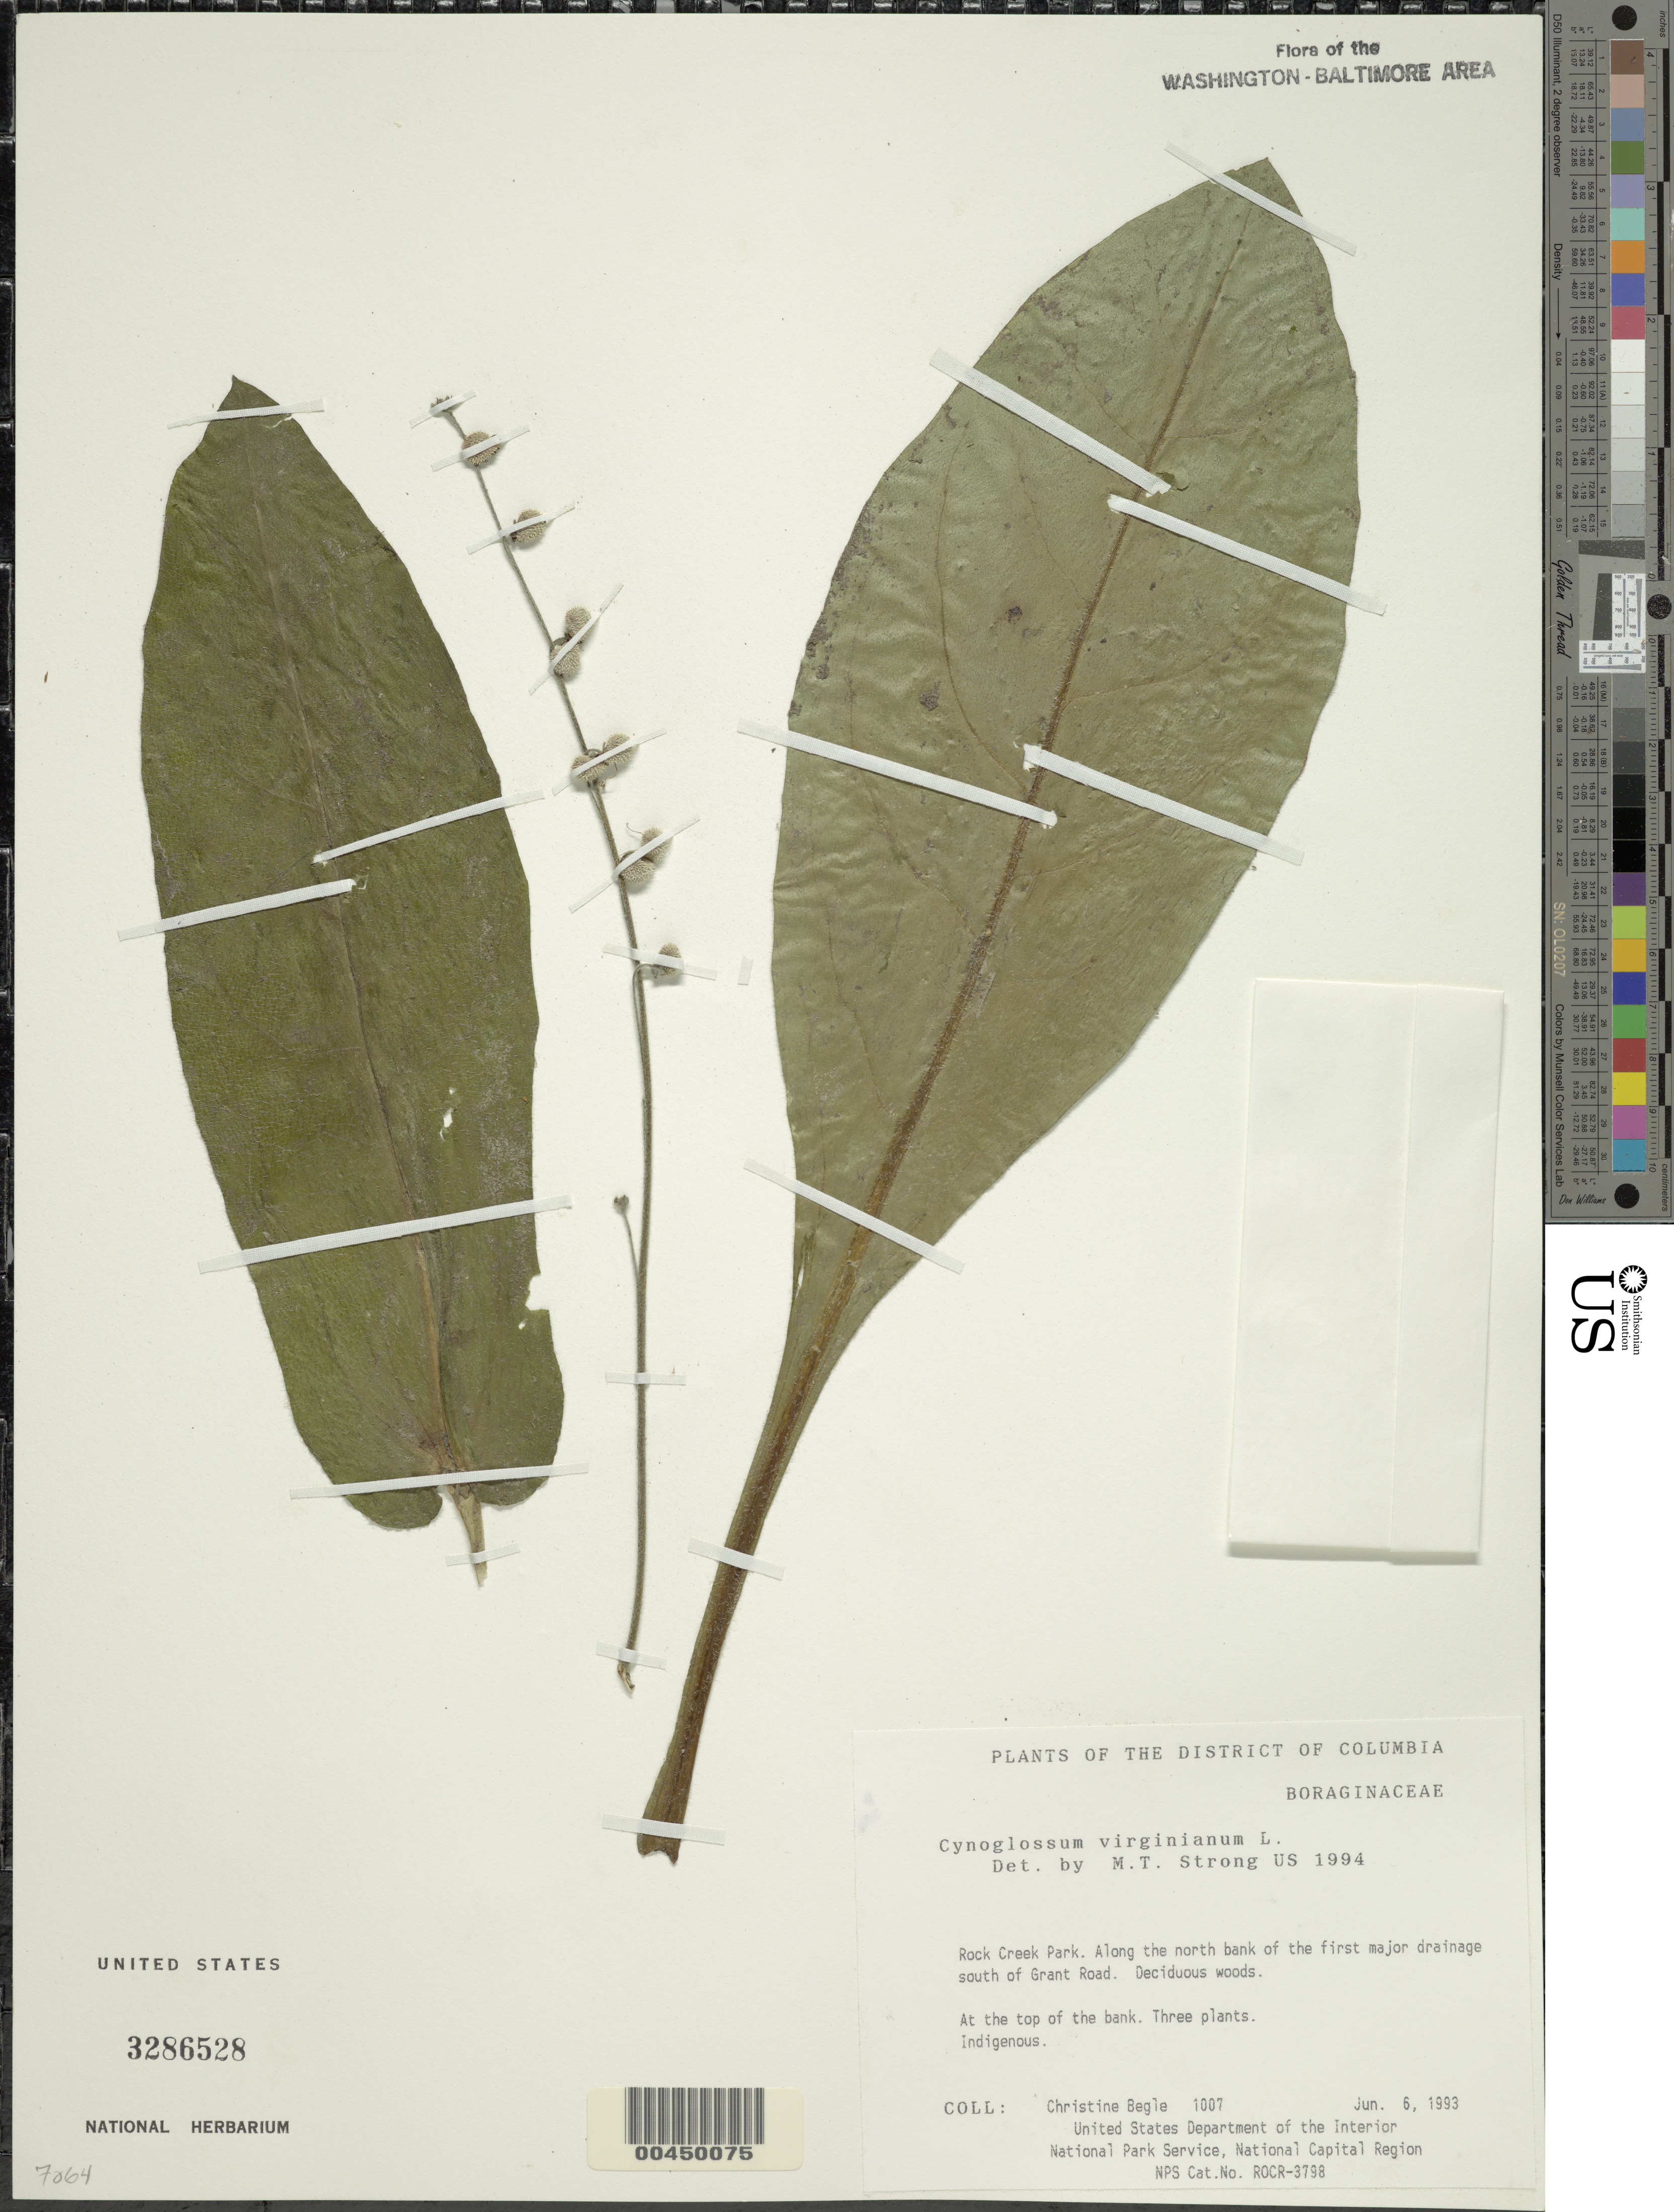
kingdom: Plantae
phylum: Tracheophyta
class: Magnoliopsida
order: Boraginales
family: Boraginaceae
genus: Cynoglossum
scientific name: Cynoglossum virginianum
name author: L.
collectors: C. Begle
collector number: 1007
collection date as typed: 06 Jun 1993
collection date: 1993-06-06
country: United States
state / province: District of Columbia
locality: Rock Creek Park, N bank of the first major drainage S of Grant Road Rock Creek Park & vicinity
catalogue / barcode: US 3286528